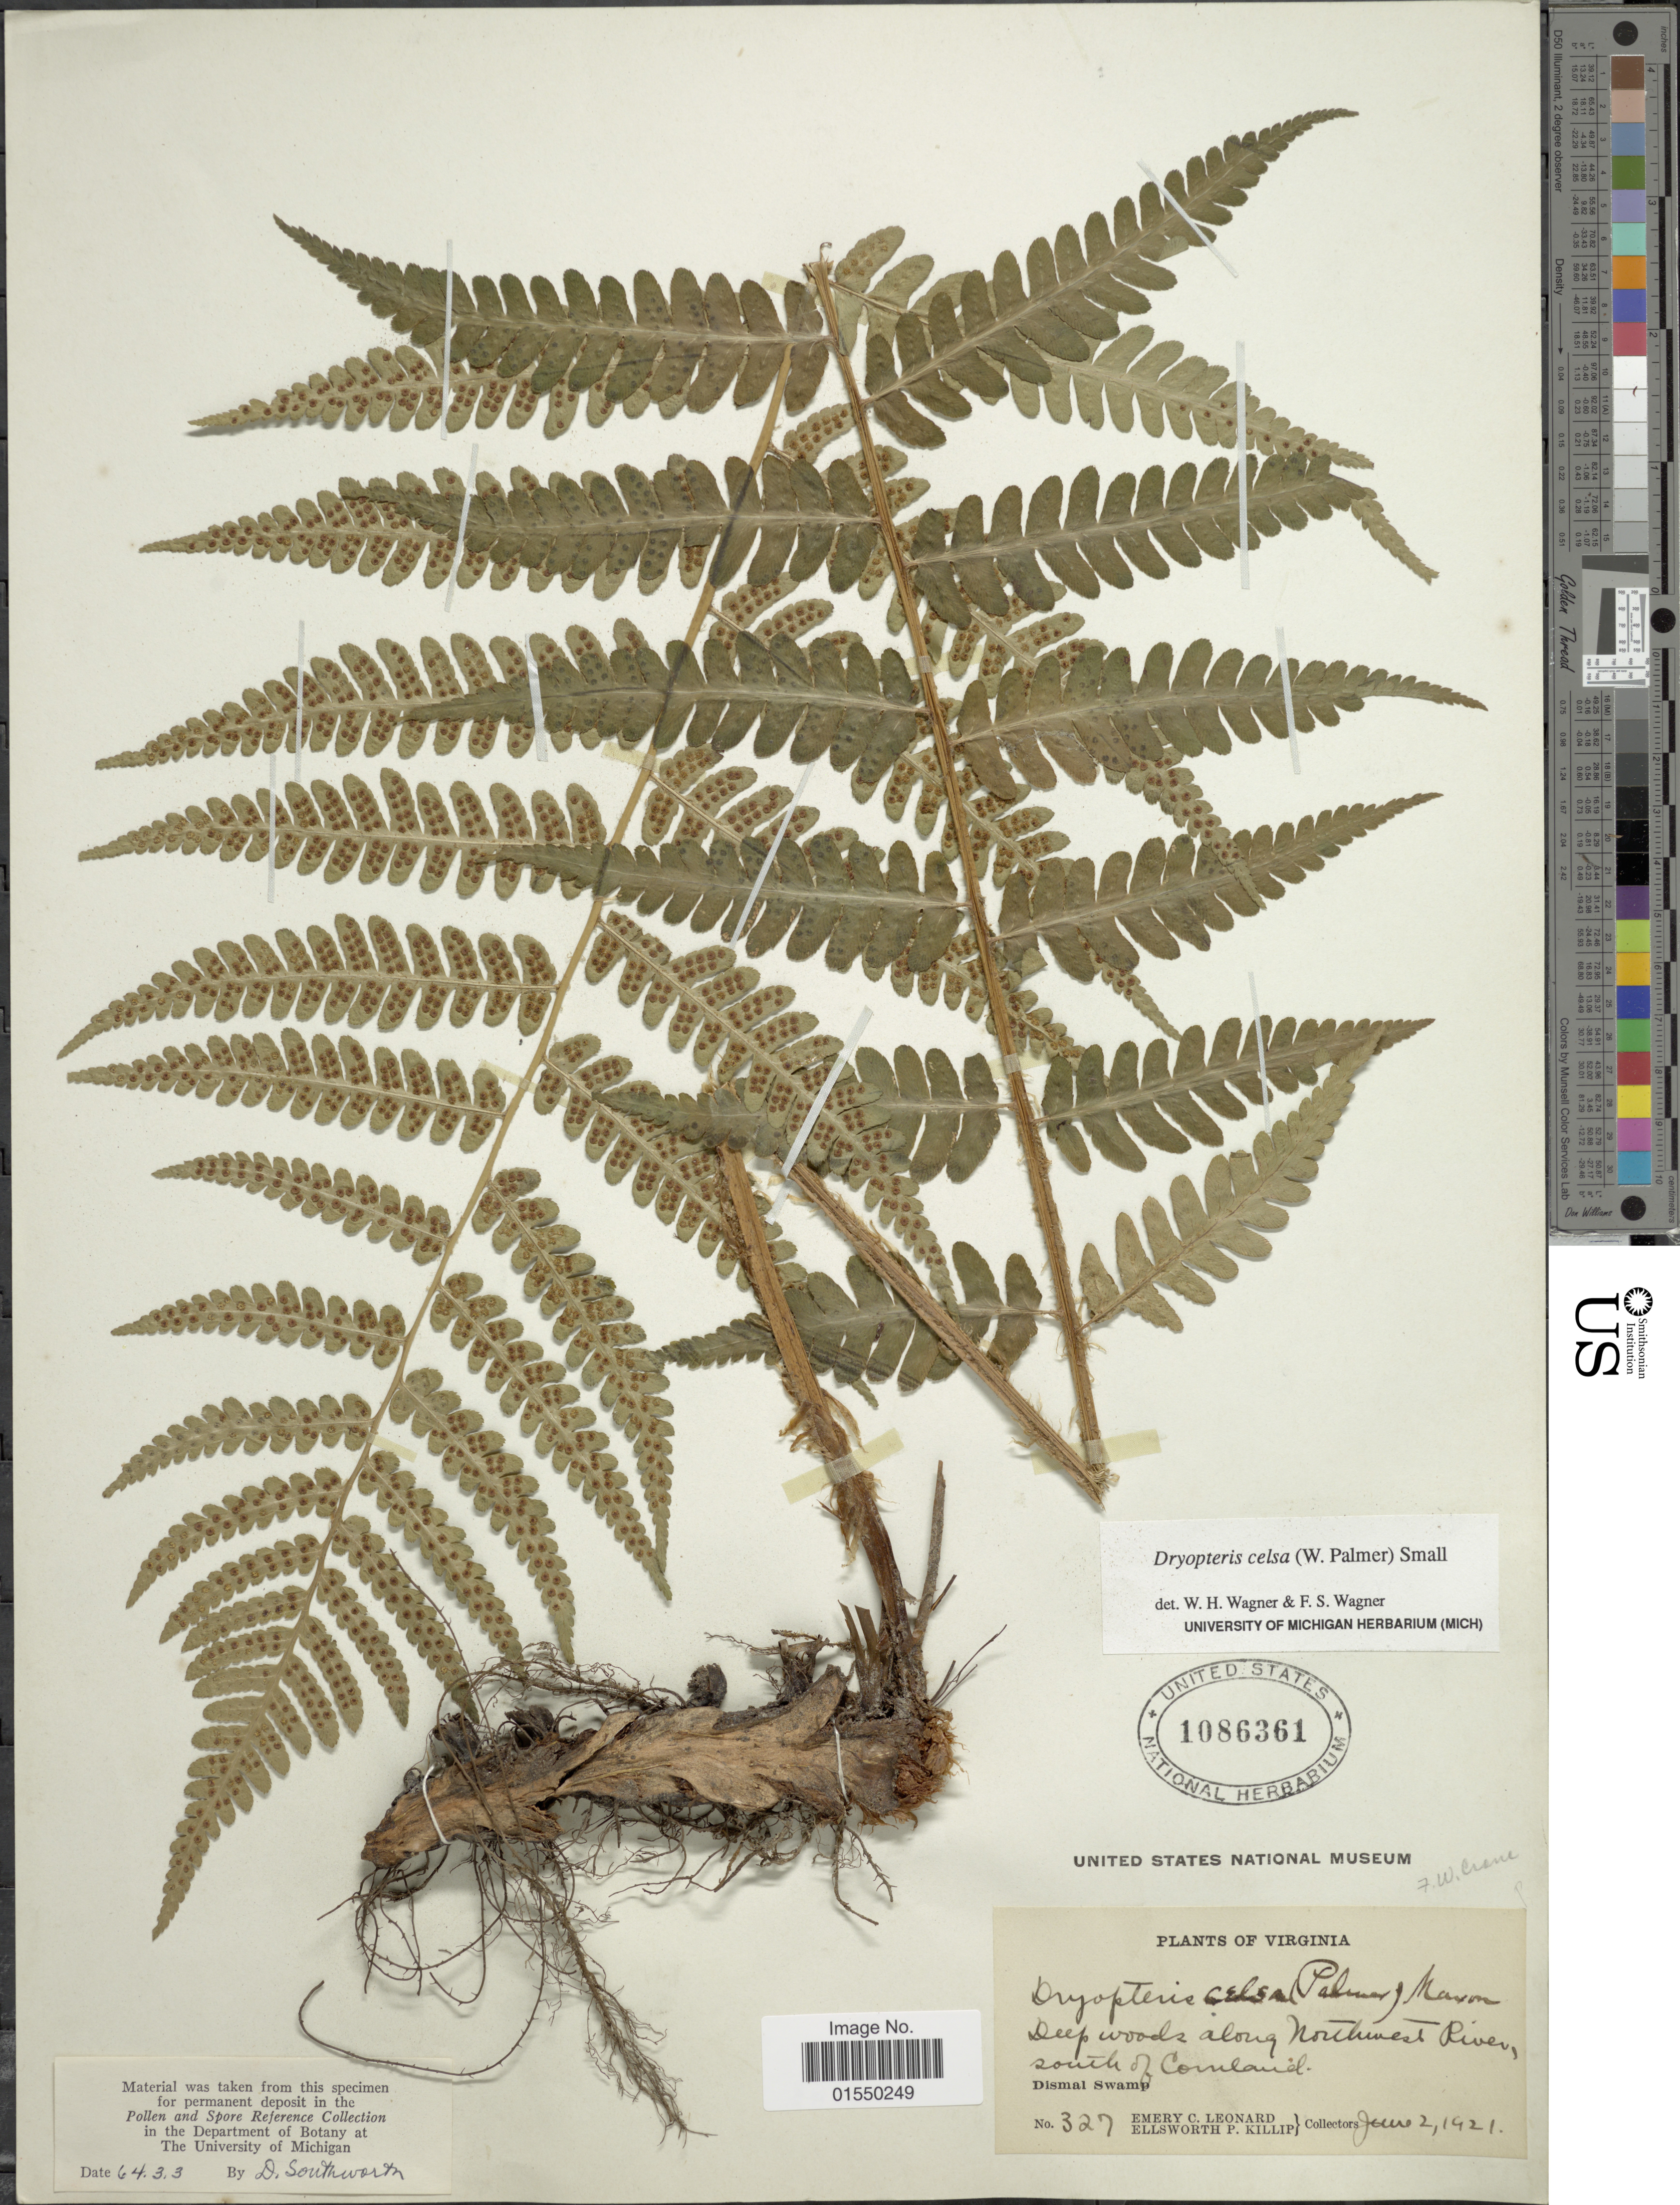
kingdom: Plantae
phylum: Tracheophyta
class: Polypodiopsida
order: Polypodiales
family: Dryopteridaceae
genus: Dryopteris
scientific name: Dryopteris celsa (W. Palmer) Knowlt., W. Palmer & C.L. Pollard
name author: (W. Palmer) Knowlt. et al.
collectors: E. C. Leonard & E. P. Killip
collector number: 327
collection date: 1921-06-02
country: United States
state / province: Virginia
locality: Deep woods along Northwest River, south of Cornland, Dismal Swamp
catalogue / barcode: US 1086361